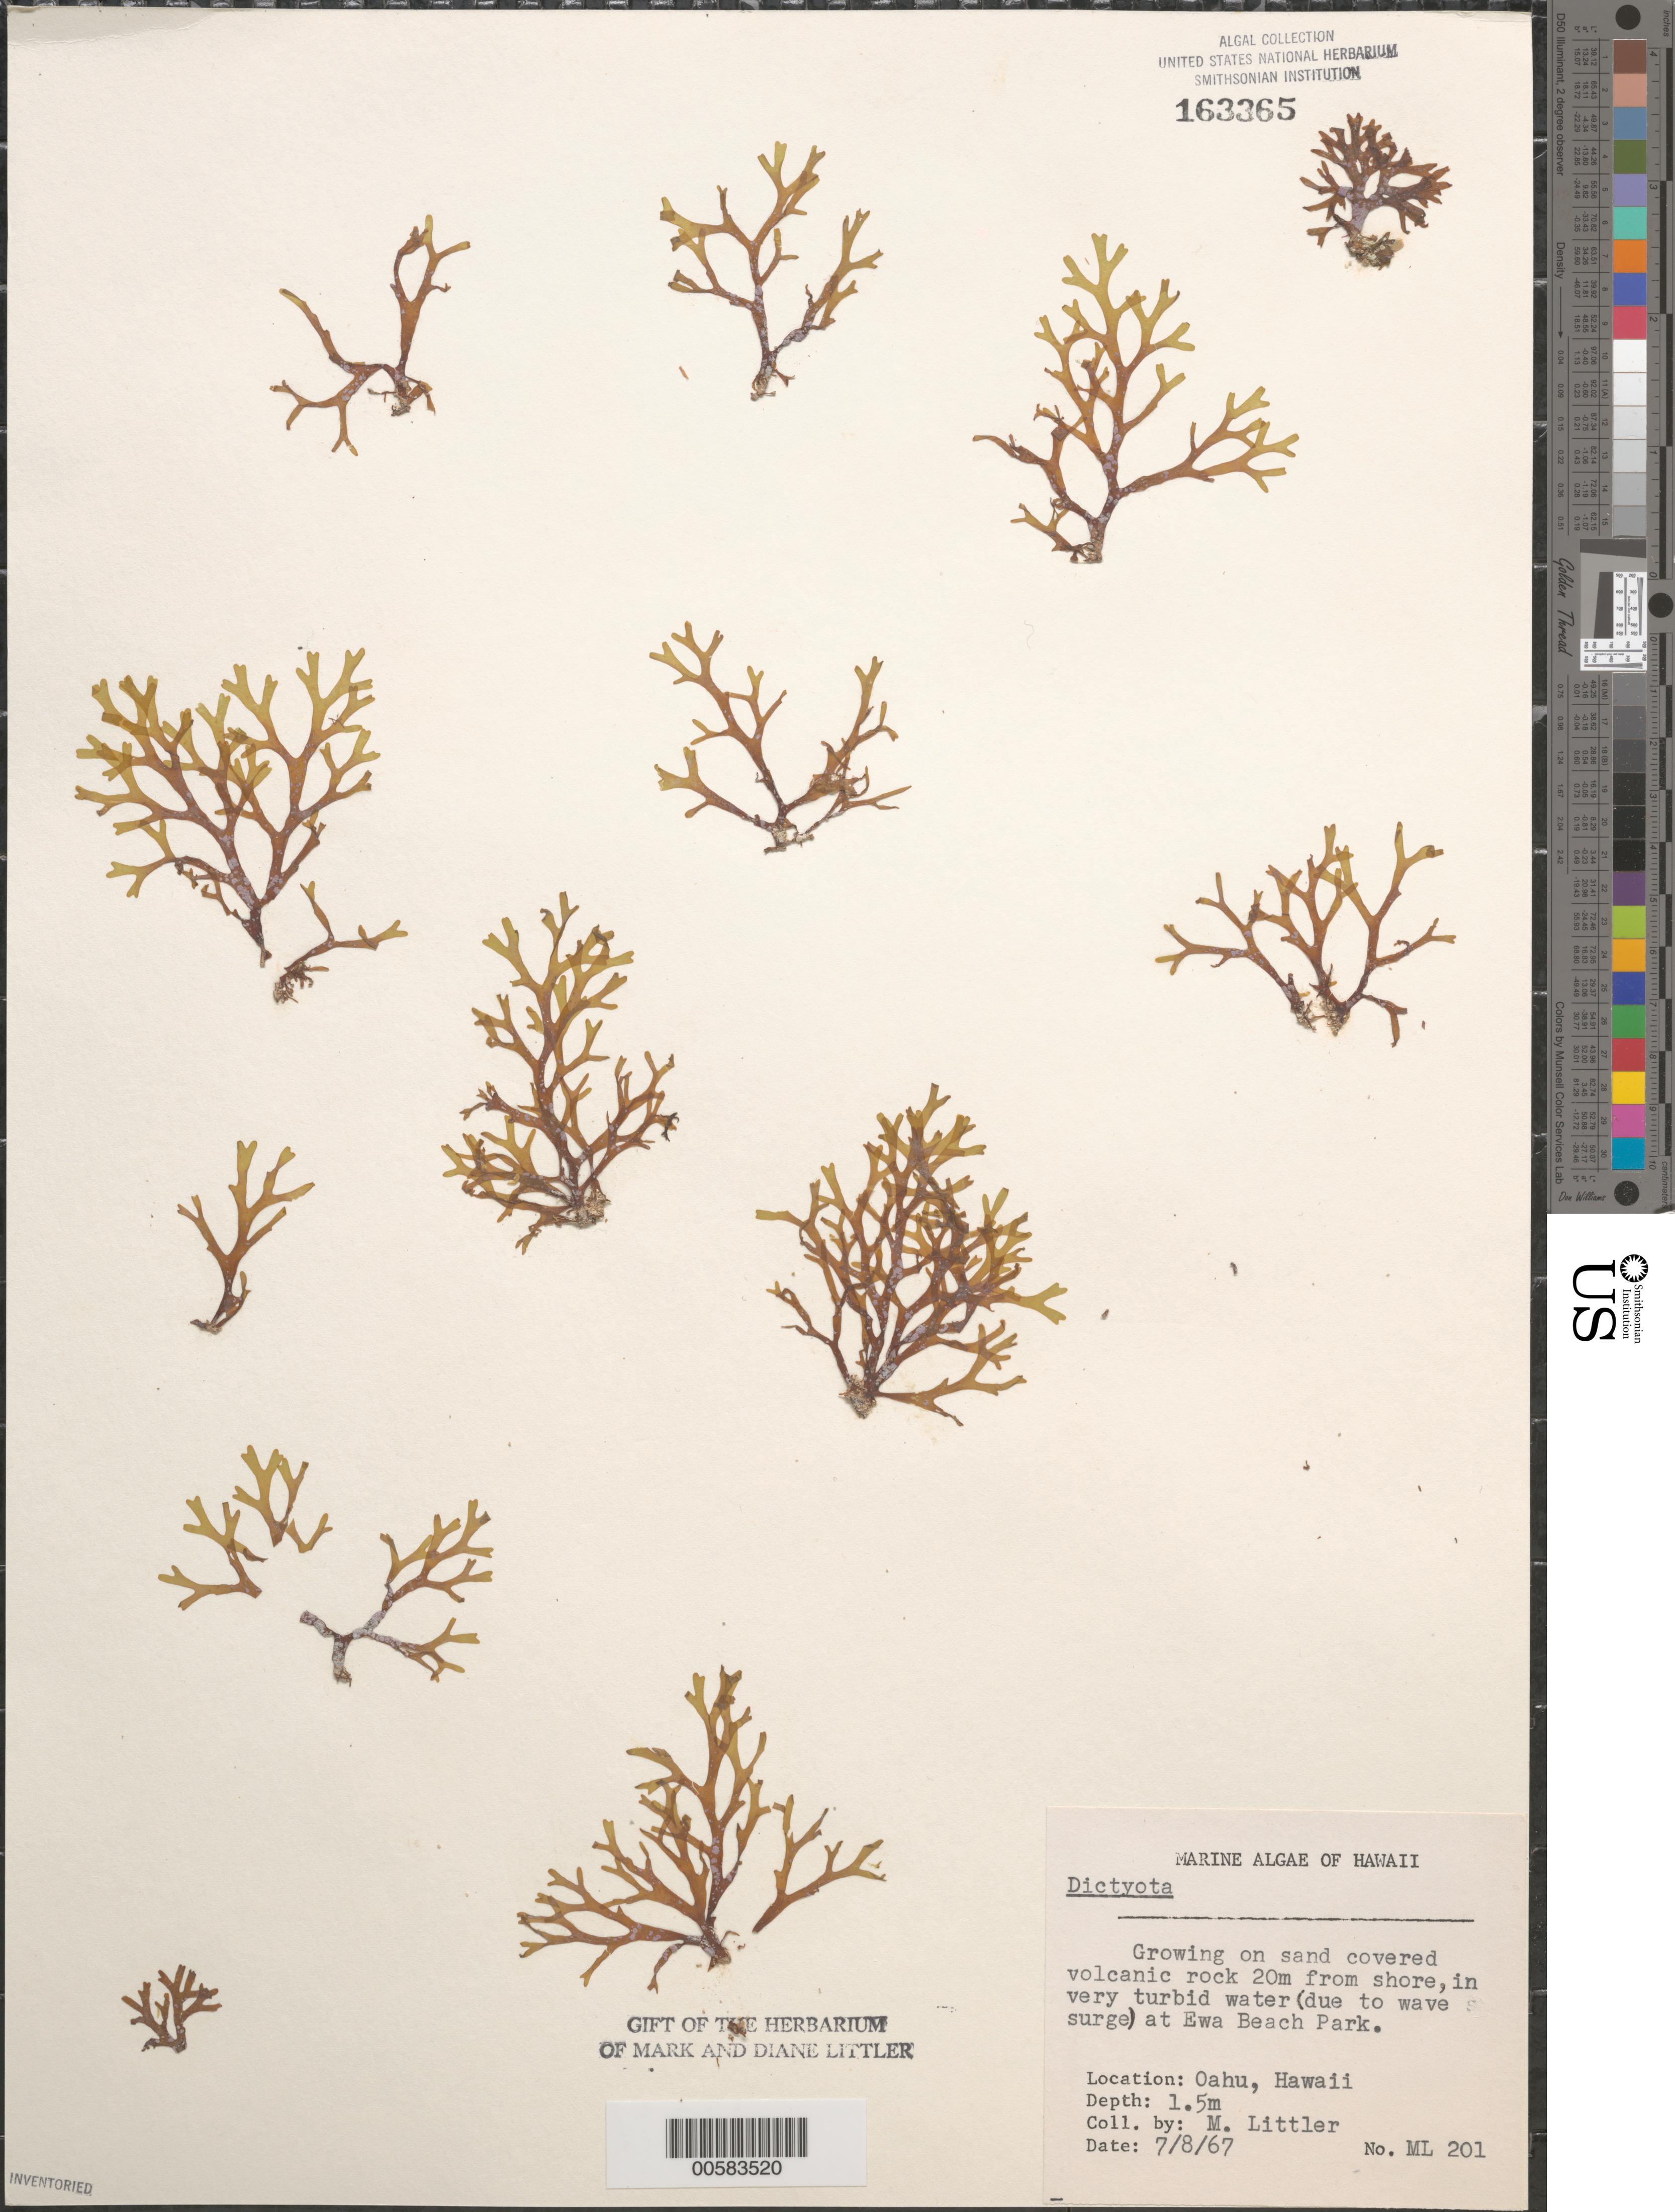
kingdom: Chromista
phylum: Ochrophyta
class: Phaeophyceae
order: Dictyotales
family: Dictyotaceae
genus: Dictyota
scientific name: Dictyota sp.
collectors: M. M. Littler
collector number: ML 201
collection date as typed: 08 Jul 1967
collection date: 1967-07-08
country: United States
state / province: Hawaii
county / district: Honolulu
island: Oahu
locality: Ewa Beach Park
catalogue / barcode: US 163365